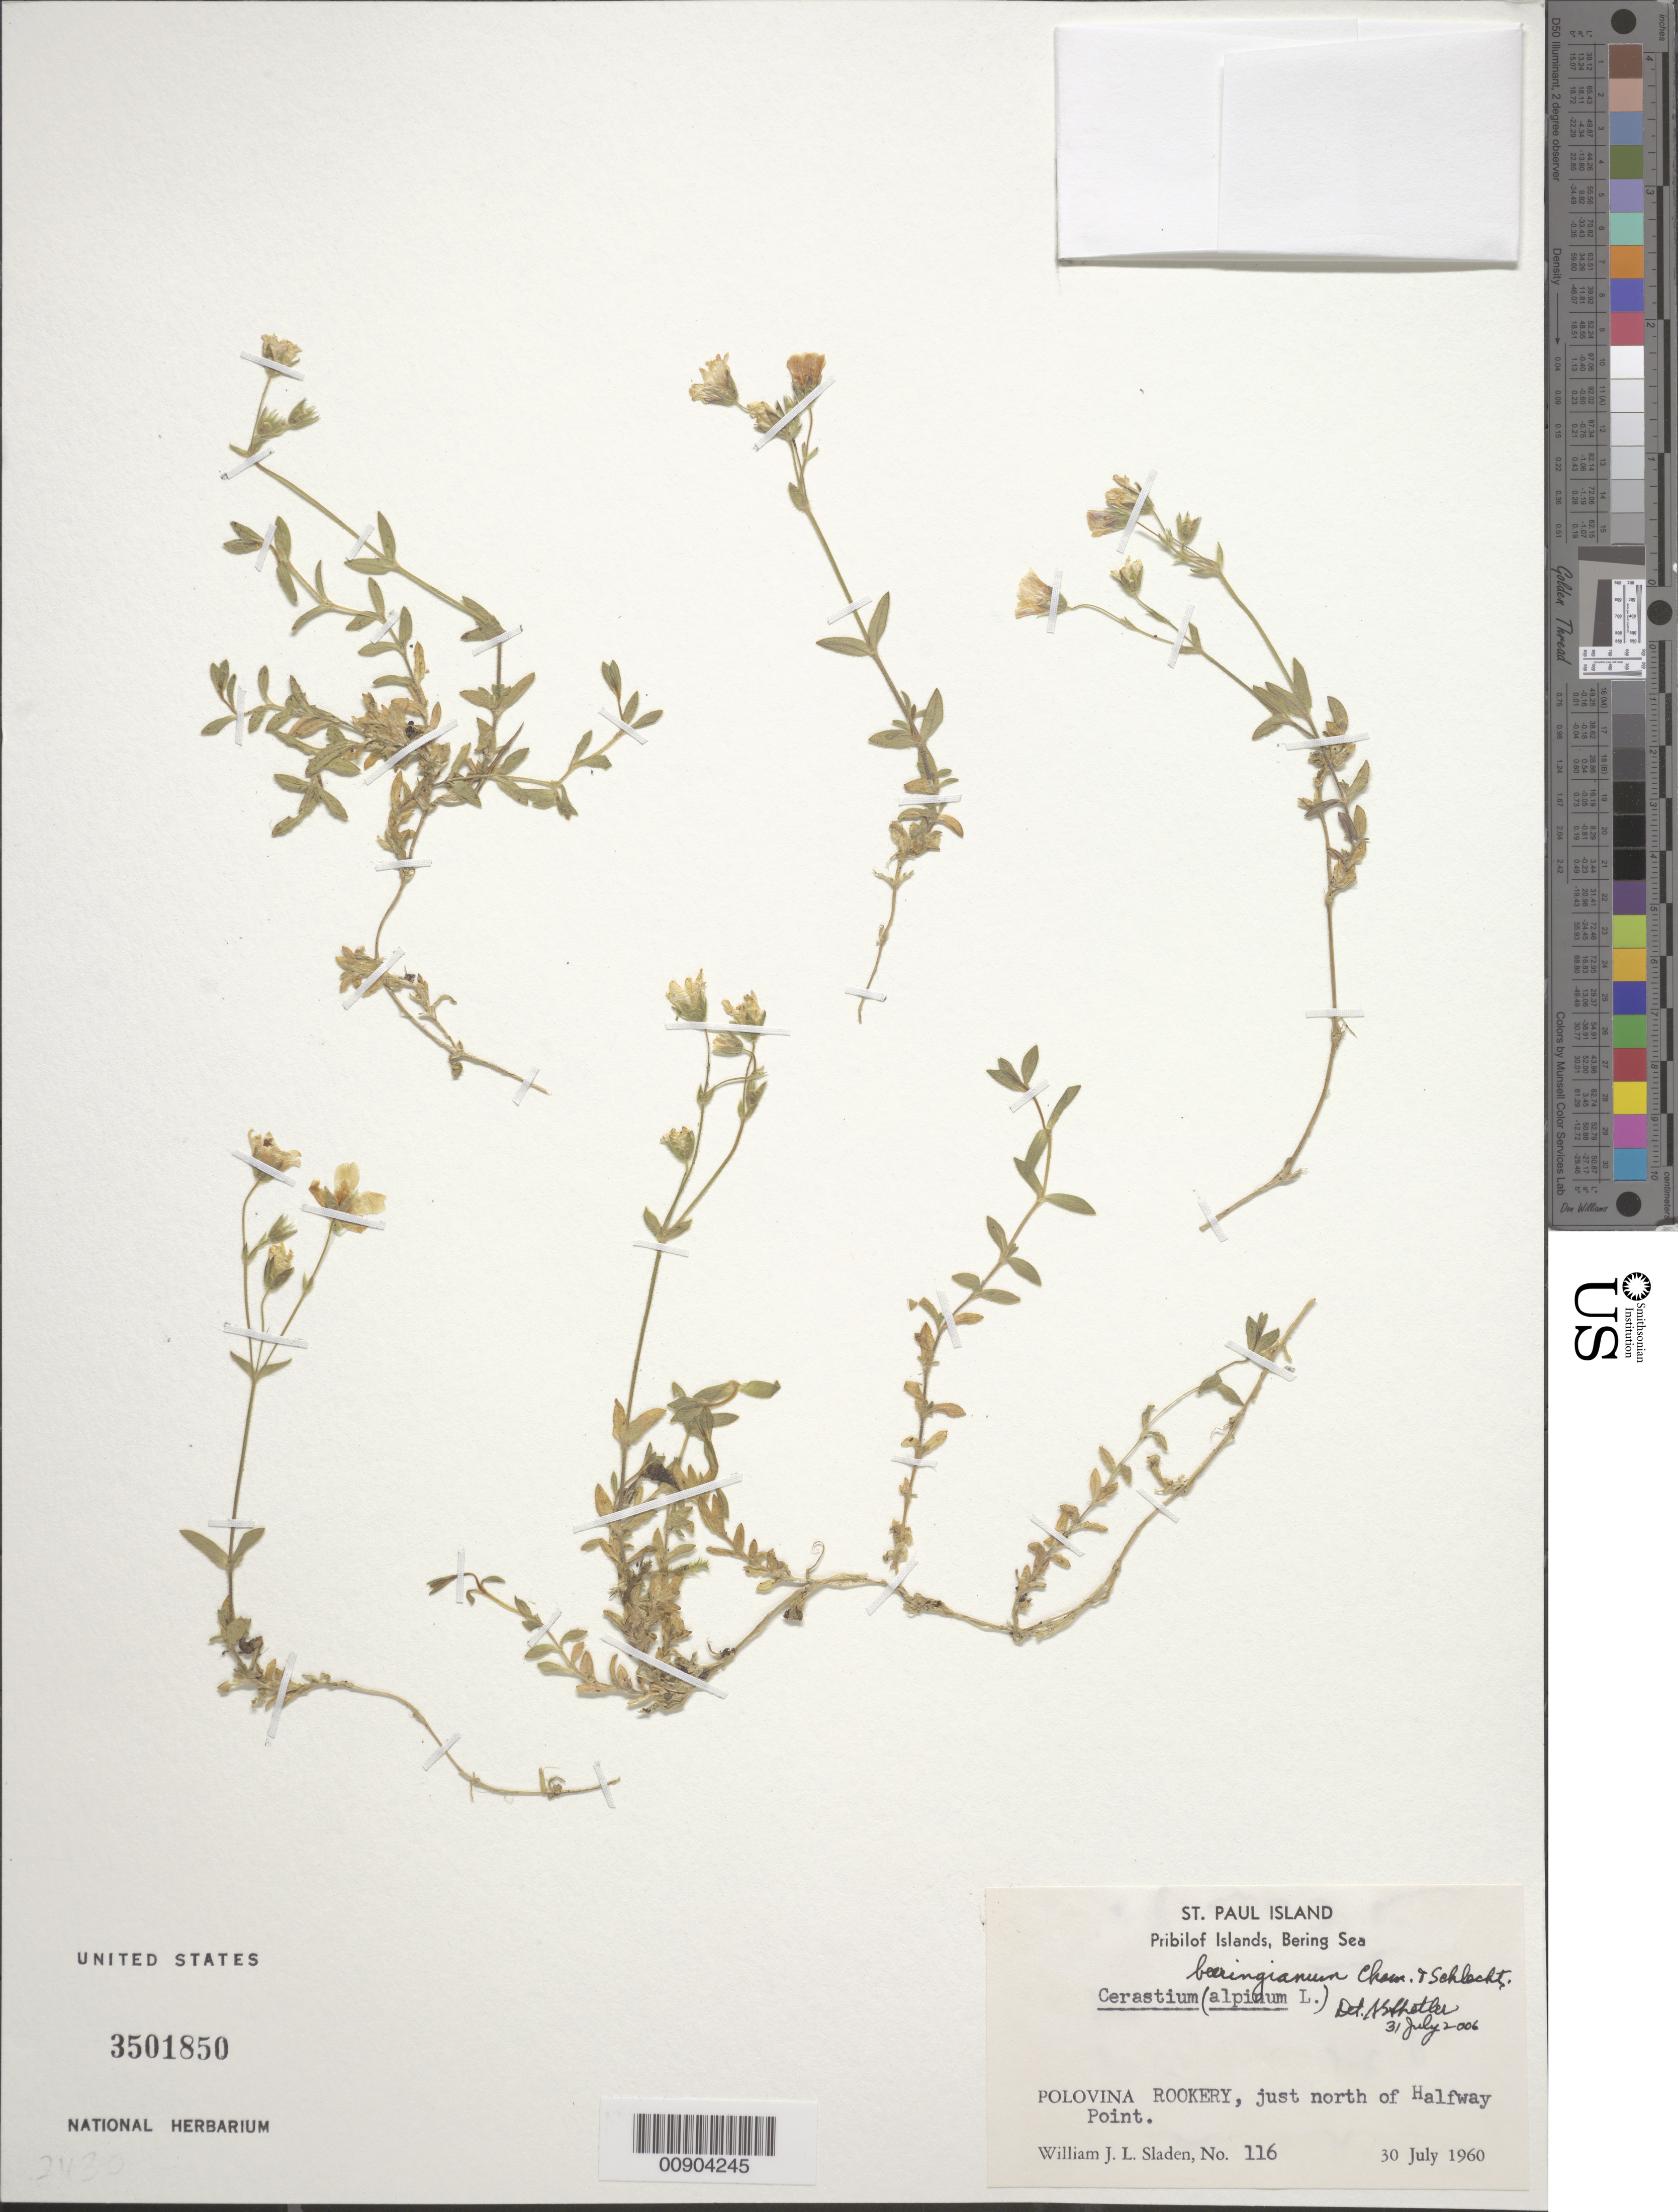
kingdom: Plantae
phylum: Tracheophyta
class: Magnoliopsida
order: Caryophyllales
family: Caryophyllaceae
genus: Cerastium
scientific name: Cerastium beeringianum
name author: Cham. & Schltdl.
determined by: Shetler, Stanwyn G., (US), NMNH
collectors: W. Sladen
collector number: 116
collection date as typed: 30 Jul 1960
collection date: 1960-07-30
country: United States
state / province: Alaska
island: St. Paul Island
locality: St. Paul Island. Polovina Rookery, just north of Halfway Point., Bering Sea, Pribilof Islands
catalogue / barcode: US 3501850